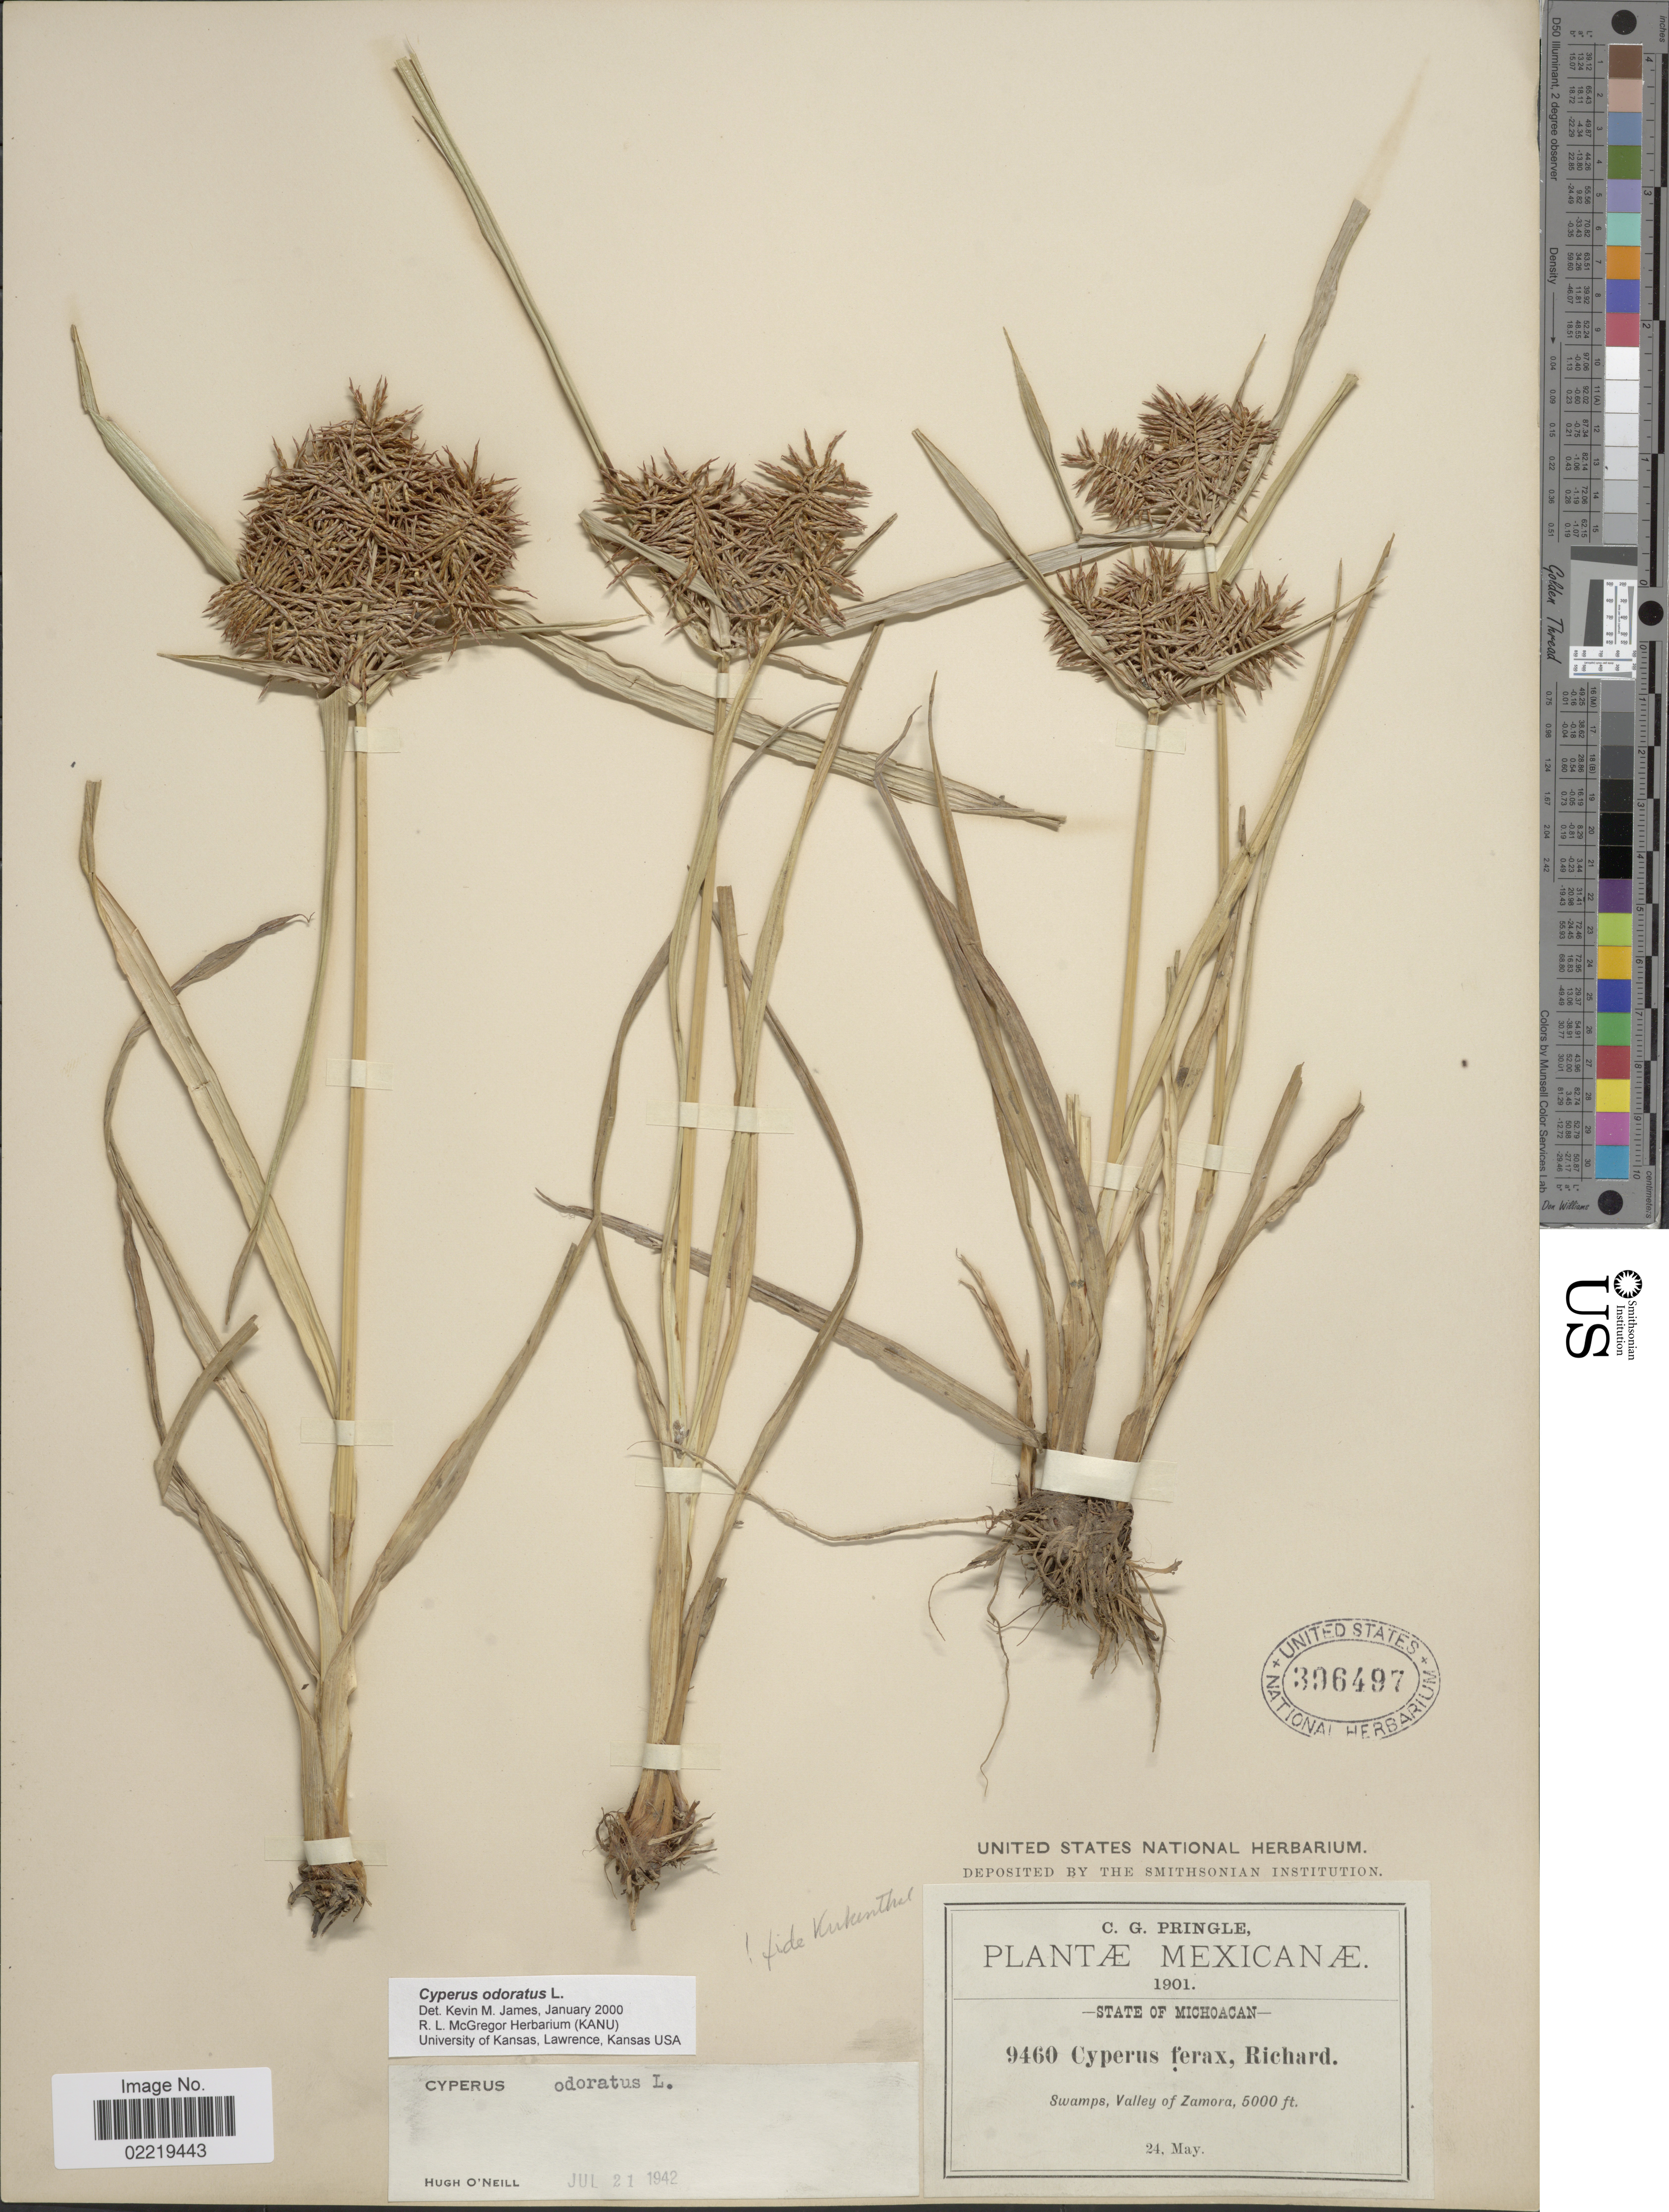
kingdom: Plantae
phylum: Tracheophyta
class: Liliopsida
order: Poales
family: Cyperaceae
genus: Cyperus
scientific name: Cyperus odoratus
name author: L.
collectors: C. G. Pringle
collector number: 9460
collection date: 1901-05-24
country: Mexico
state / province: Michoacán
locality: Swamps, Valley of Zamora.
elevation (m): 1524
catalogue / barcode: US 396497